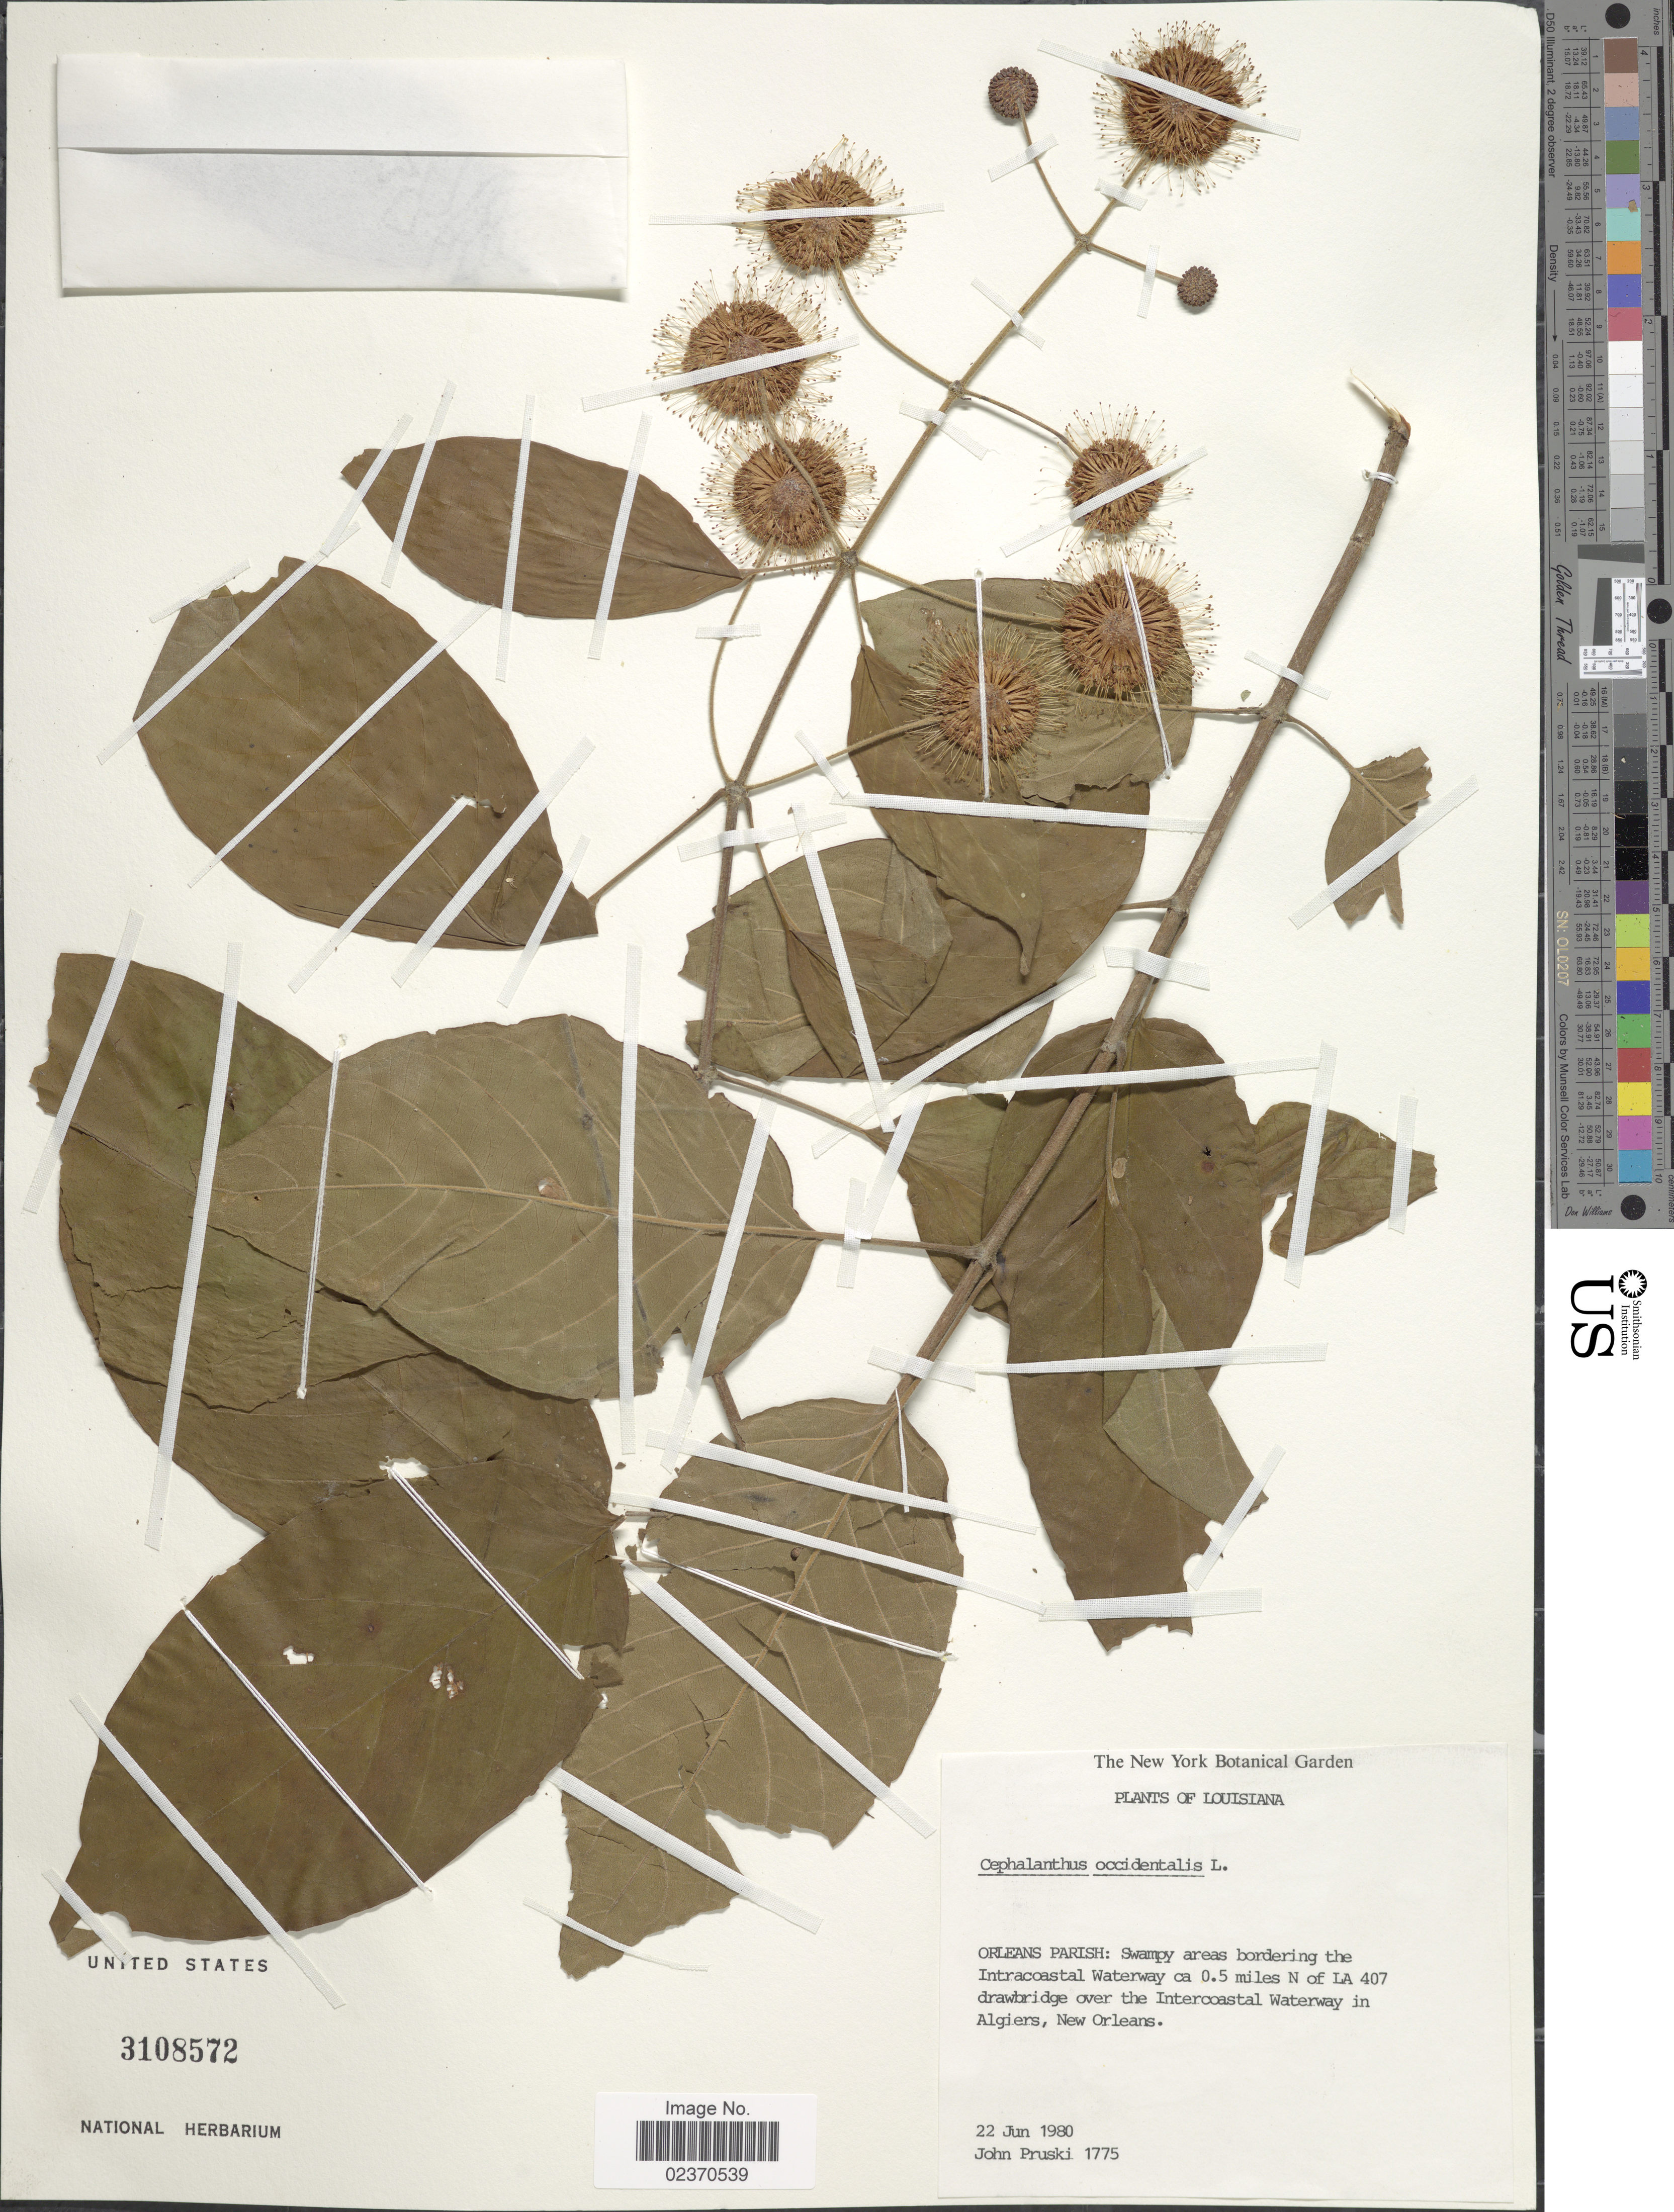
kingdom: Plantae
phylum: Tracheophyta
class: Magnoliopsida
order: Gentianales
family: Rubiaceae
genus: Cephalanthus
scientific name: Cephalanthus occidentalis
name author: L.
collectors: J. F. Pruski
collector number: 1775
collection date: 1980-06-22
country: United States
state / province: Louisiana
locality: Orleans Parish: Swampy areas bordering the Intracoastal Waterway ca. 0.5 miles N of LA 407 drawbridge over the Intercoastal Waterway in Algiers, New Orleans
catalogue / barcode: US 3108572